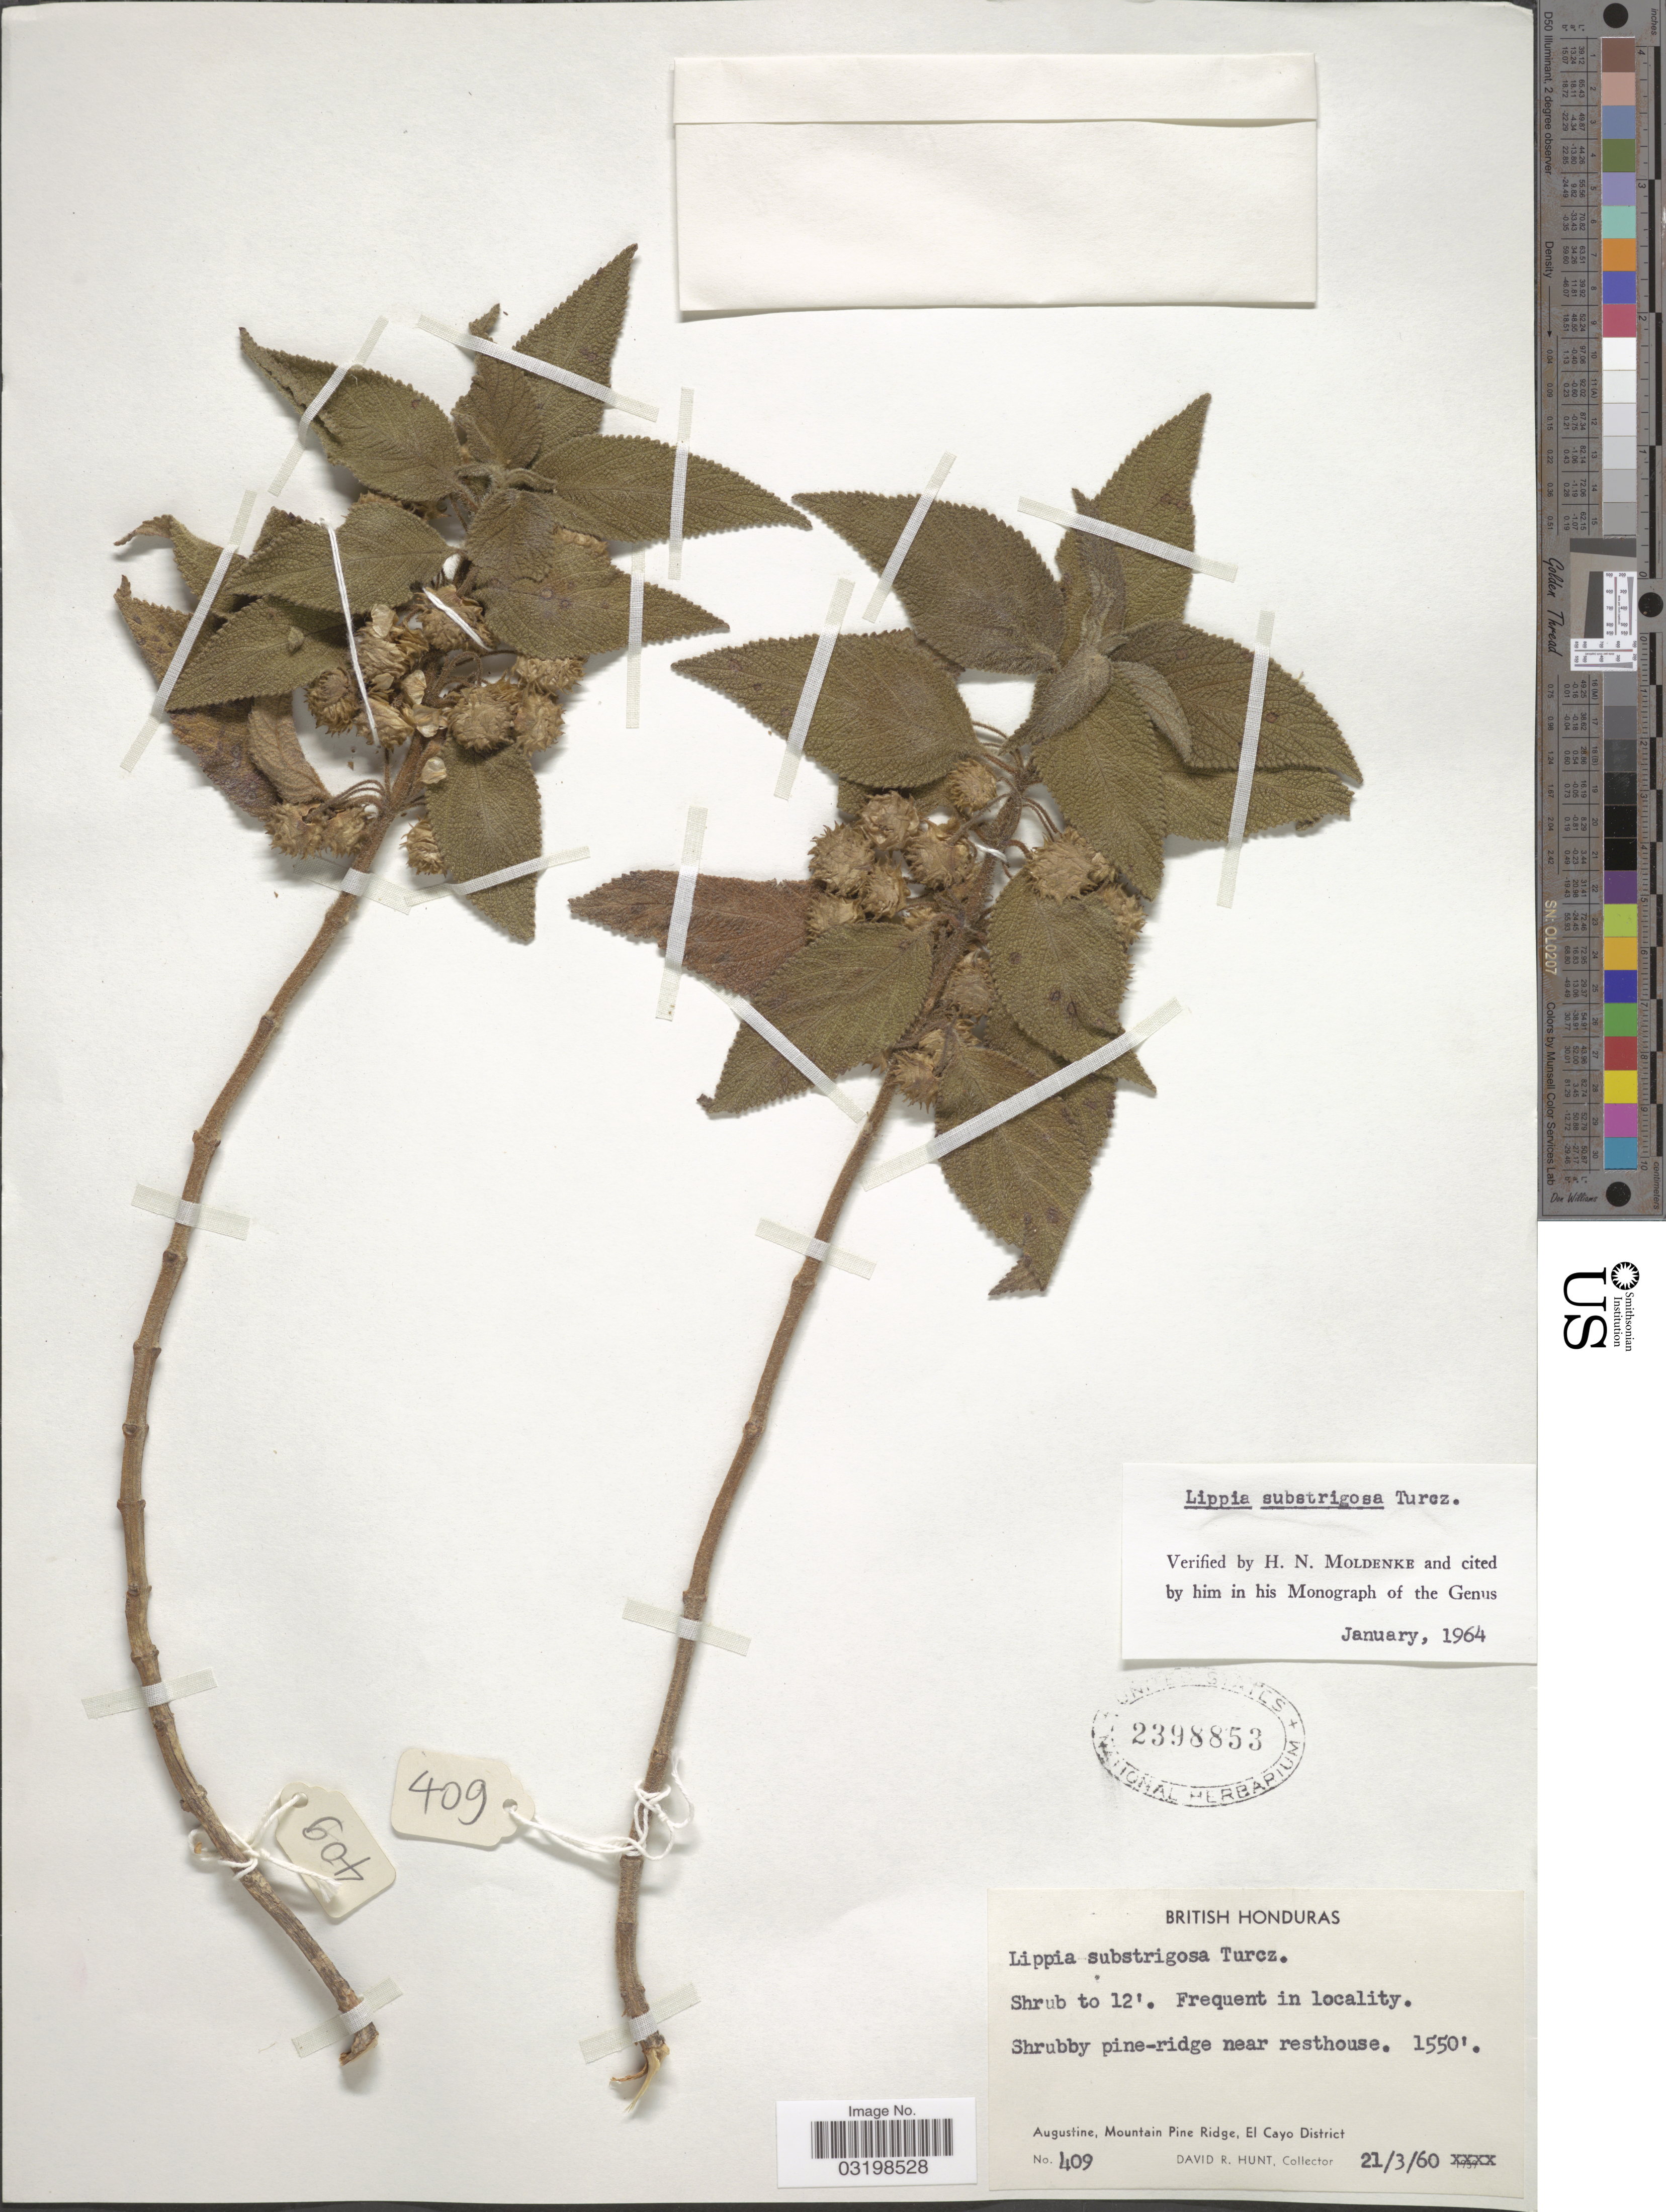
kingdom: Plantae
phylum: Tracheophyta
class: Magnoliopsida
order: Lamiales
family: Verbenaceae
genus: Lippia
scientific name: Lippia umbellata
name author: Cav.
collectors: D. Hunt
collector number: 409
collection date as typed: Transcribed d/m/y: 21/3/60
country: Belize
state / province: Cayo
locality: British Honduras, Augustine, Mountain Pine Ridge, El Cayo District.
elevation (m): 472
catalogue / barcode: US 2398853